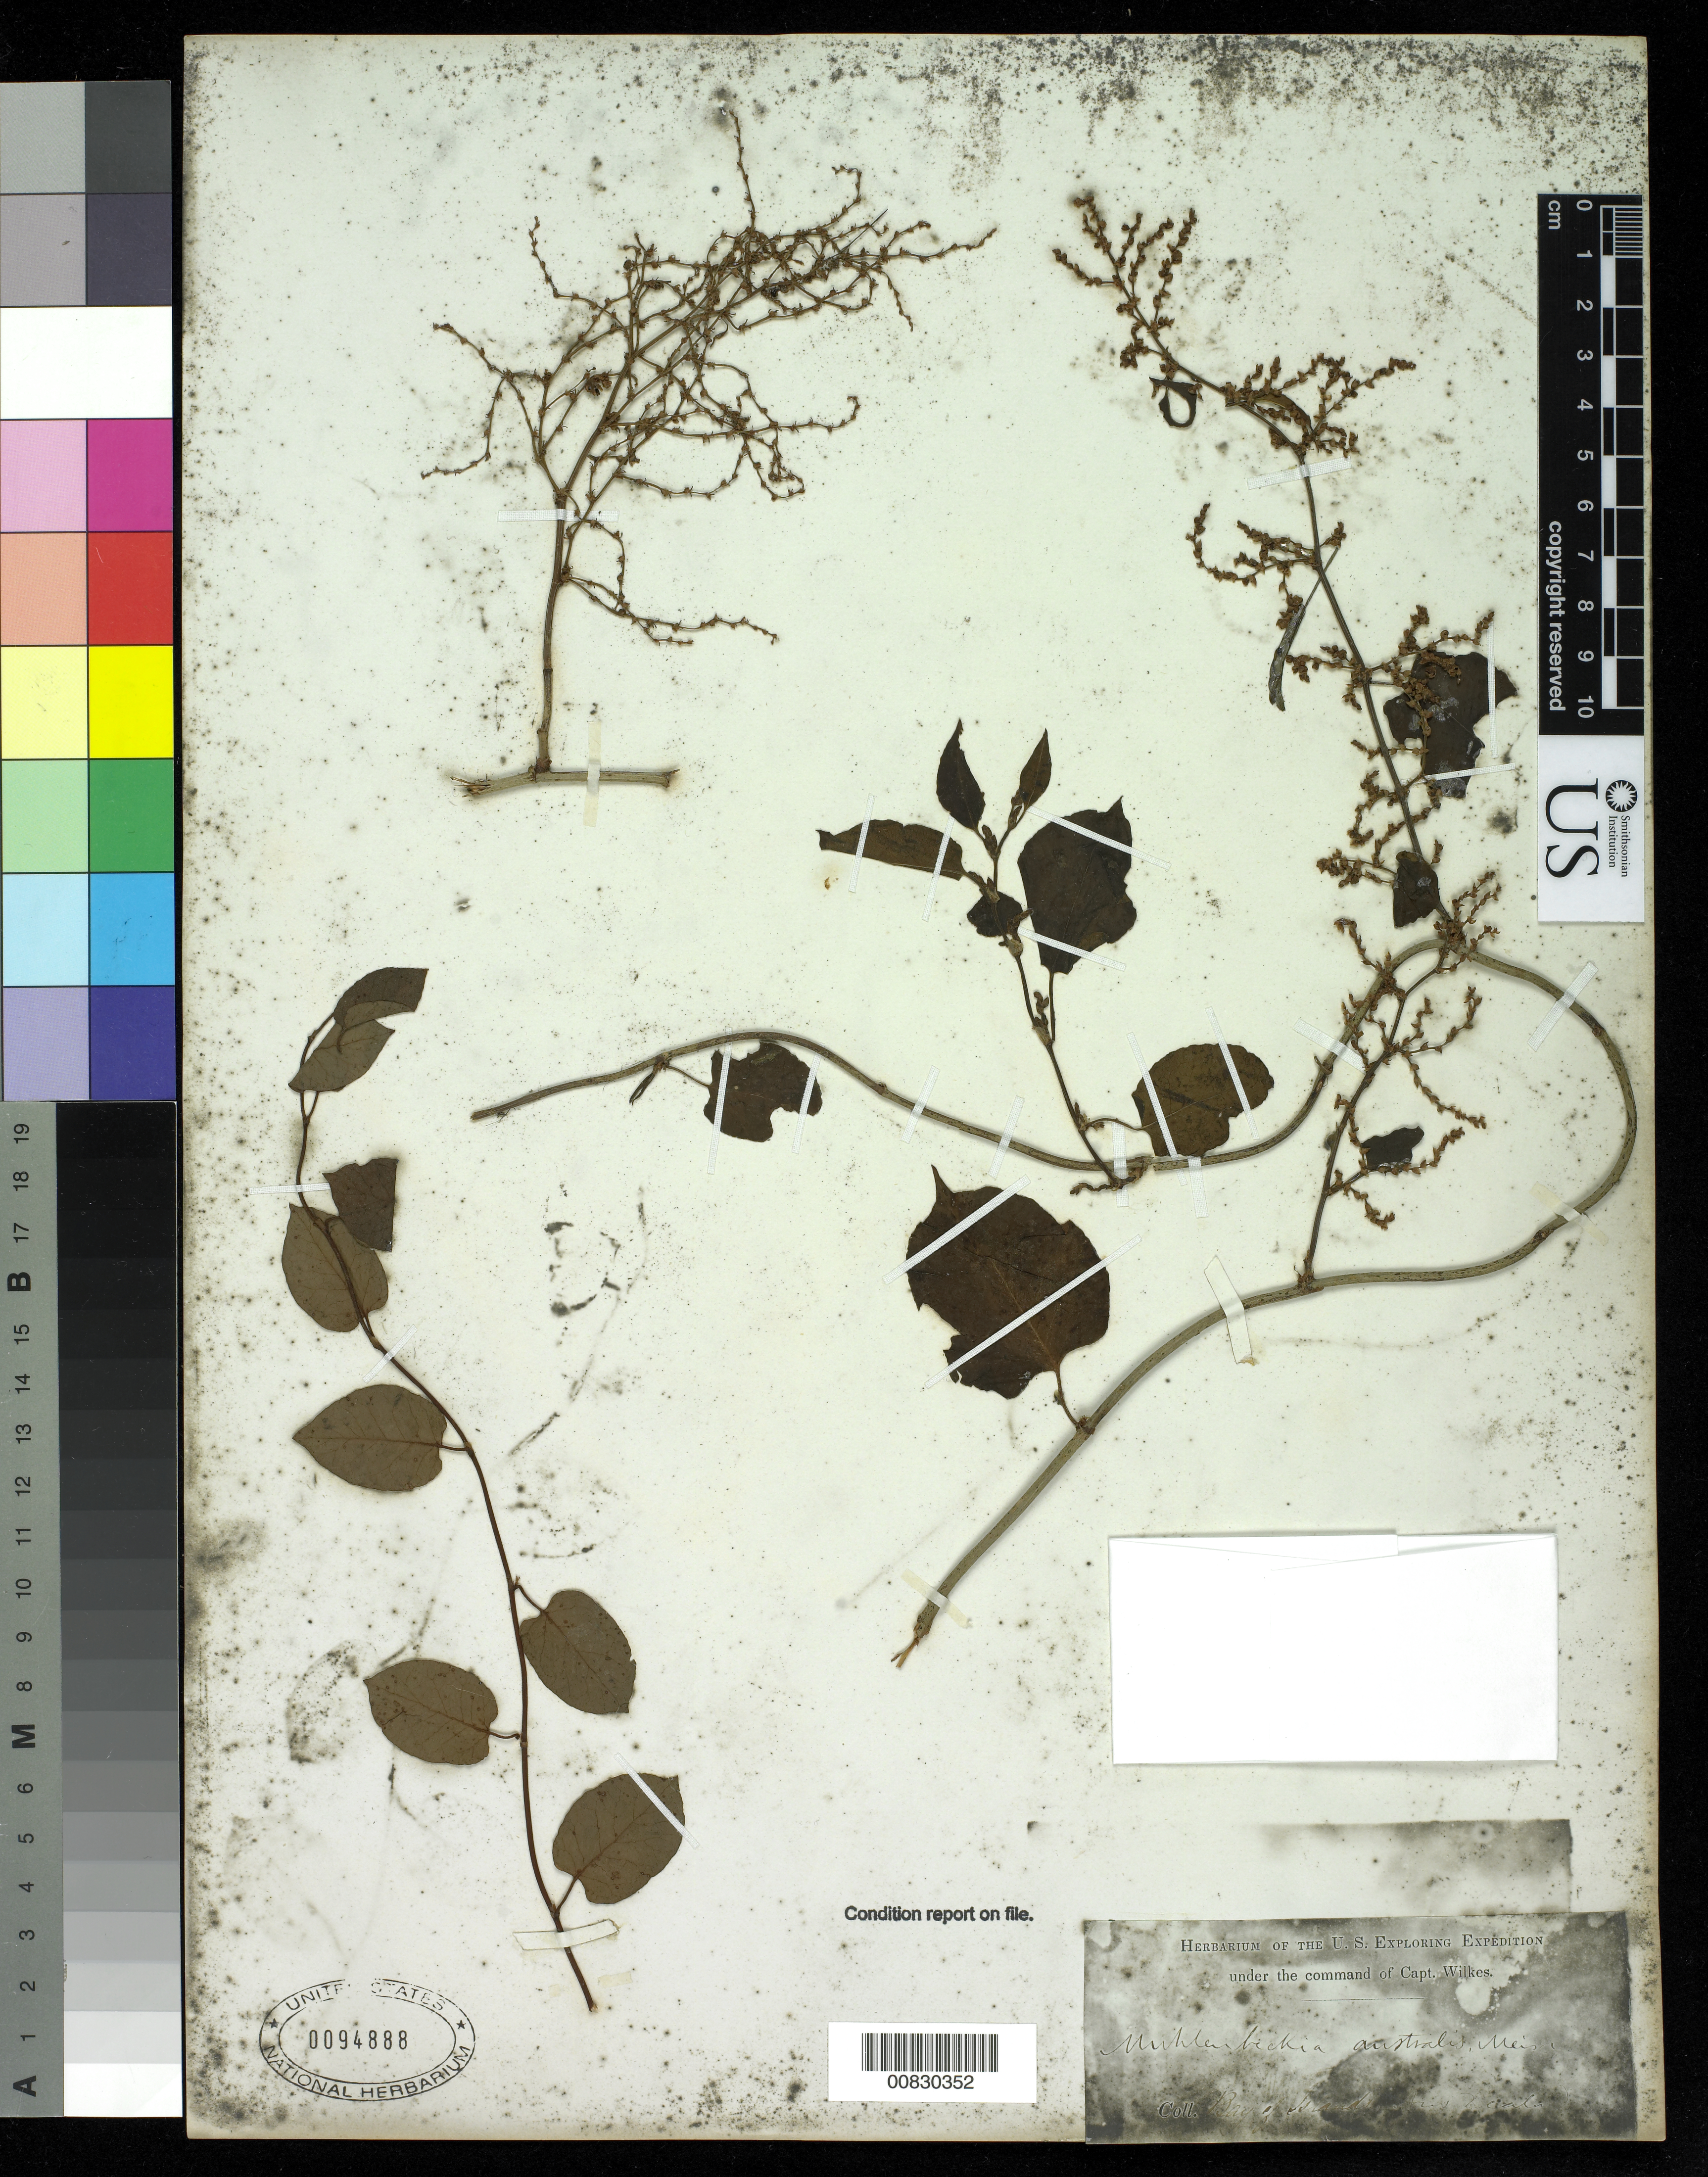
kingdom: Plantae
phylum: Tracheophyta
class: Magnoliopsida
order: Caryophyllales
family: Polygonaceae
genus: Muehlenbeckia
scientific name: Muehlenbeckia australis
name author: Meisn.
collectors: Wilkes Explor. Exped.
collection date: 1838/1842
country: New Zealand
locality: Bay of Islands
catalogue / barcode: US 94888